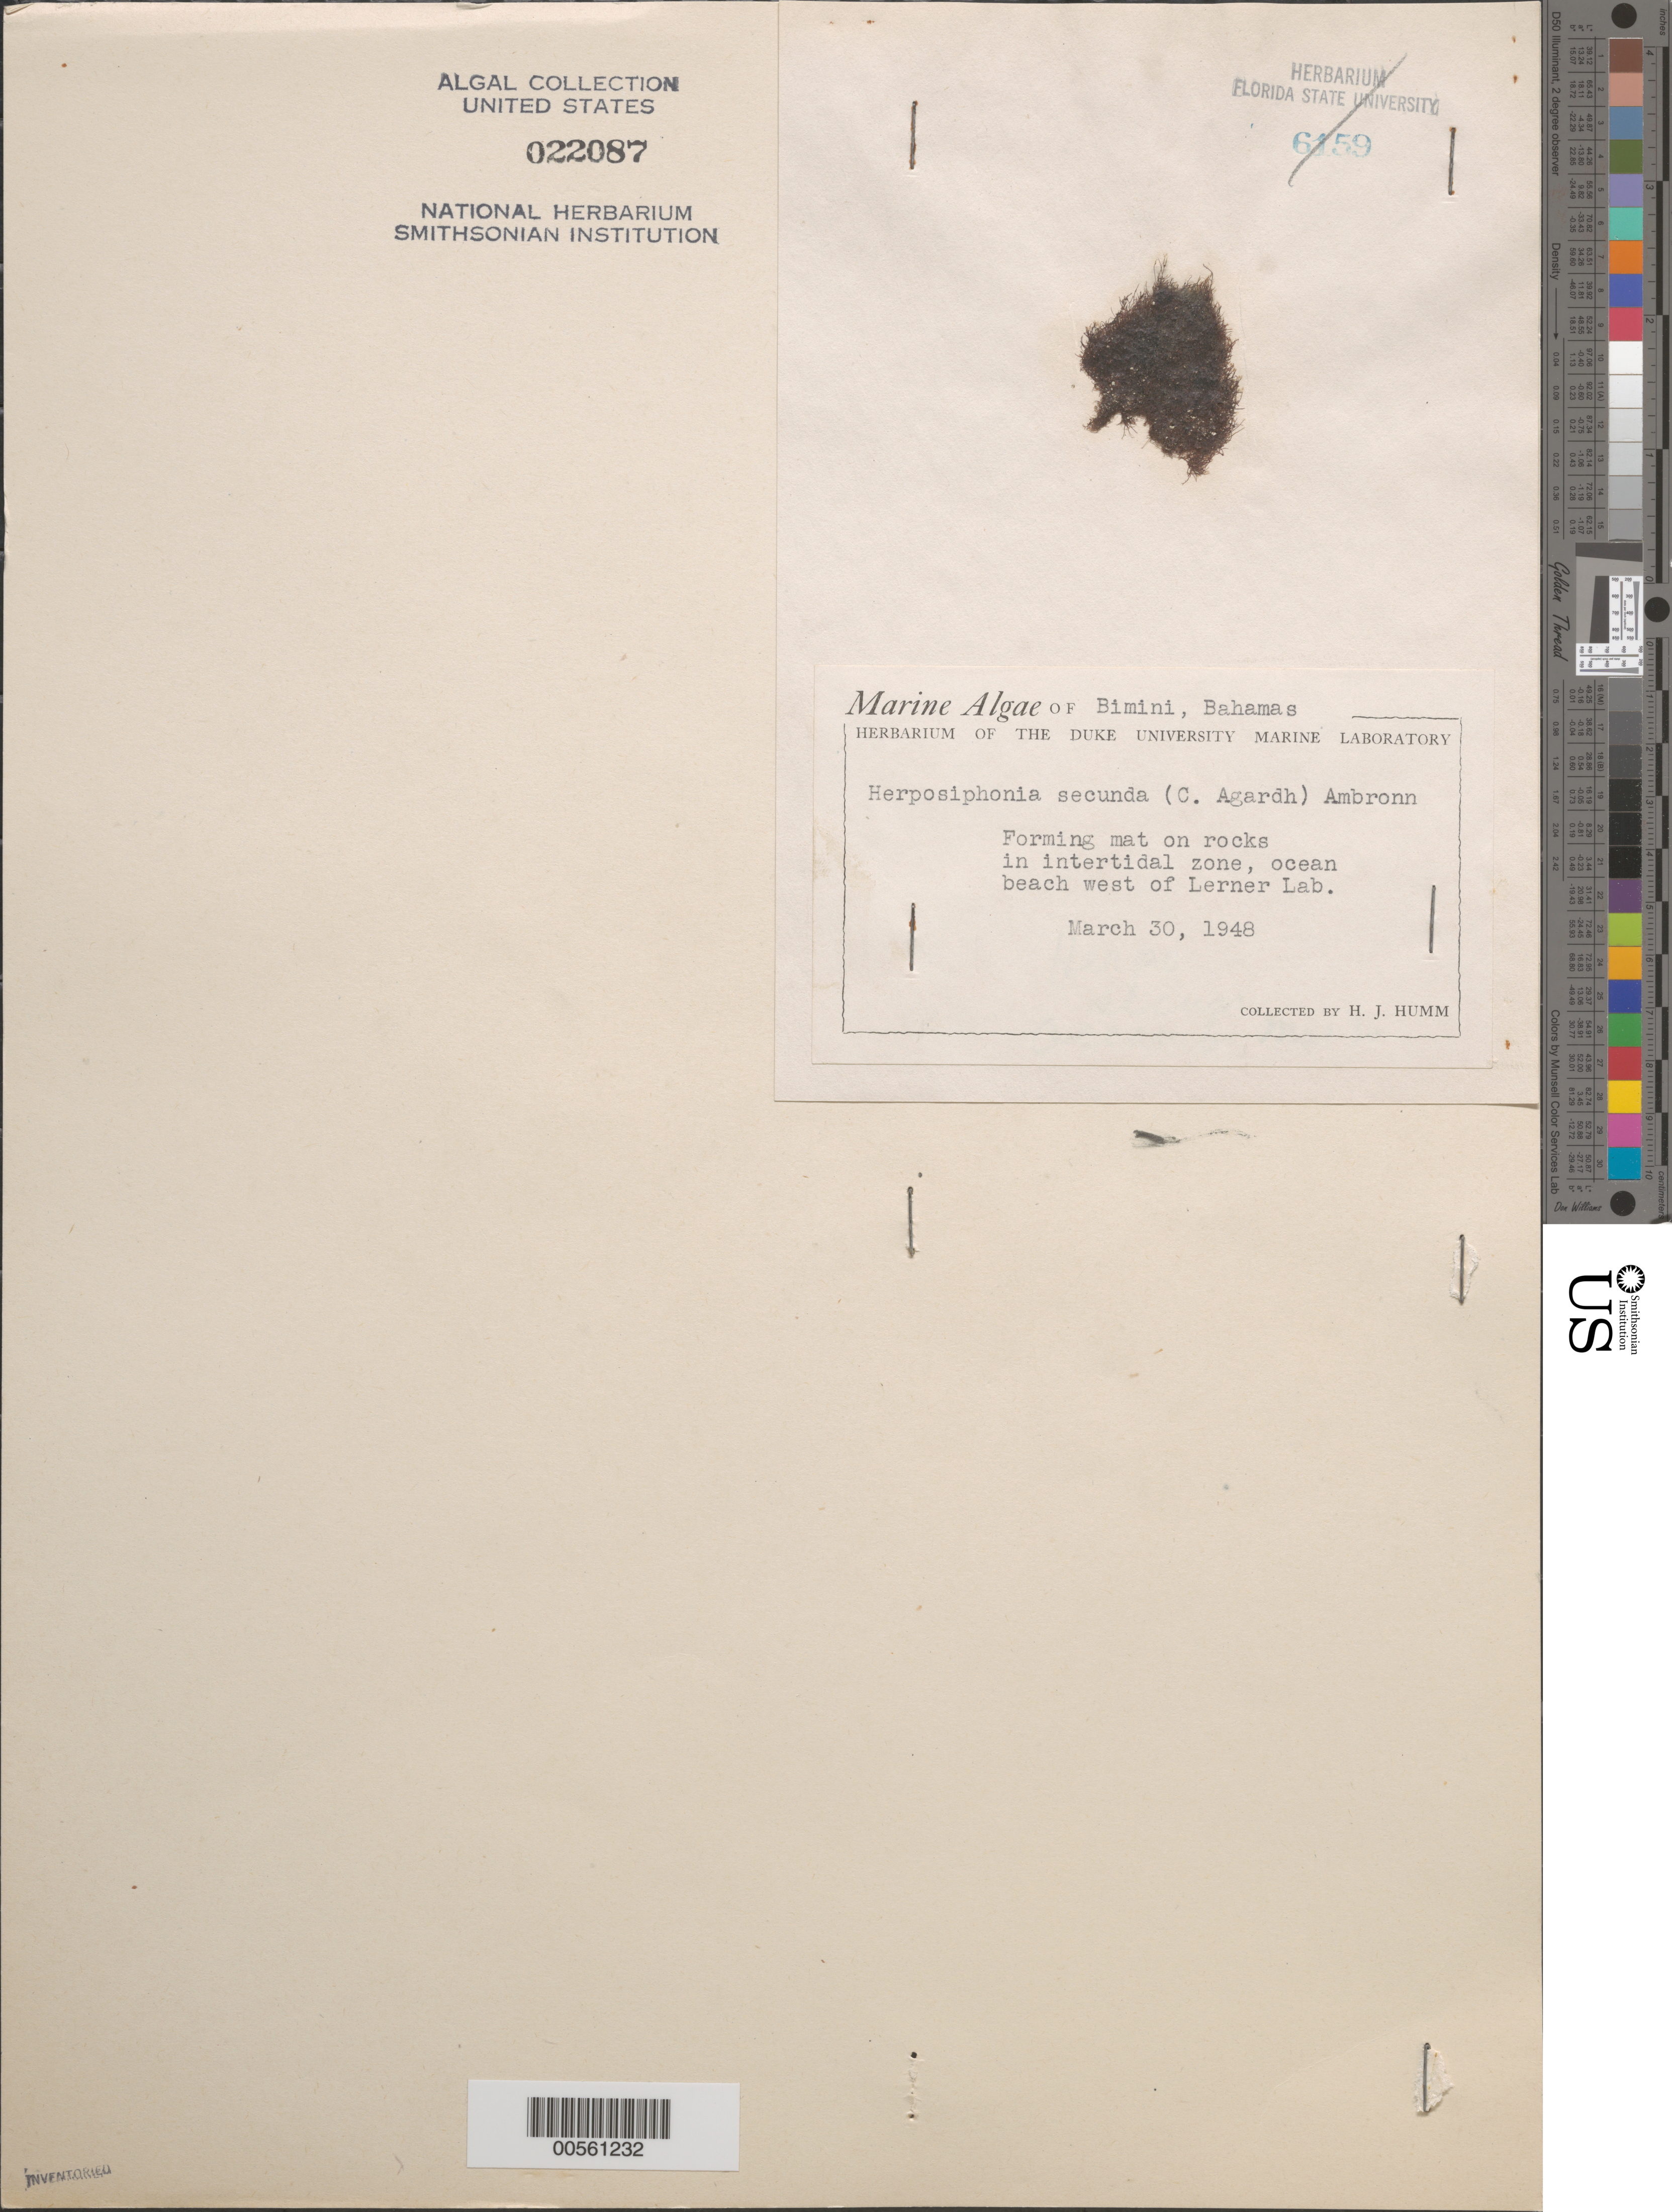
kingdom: Plantae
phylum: Rhodophyta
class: Florideophyceae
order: Ceramiales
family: Rhodomelaceae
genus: Herposiphonia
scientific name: Herposiphonia secunda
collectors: H. J. Humm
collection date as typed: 30 Mar 1948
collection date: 1948-03-30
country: Bahamas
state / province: Biminis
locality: West of lerner laboratory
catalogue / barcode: US 22087